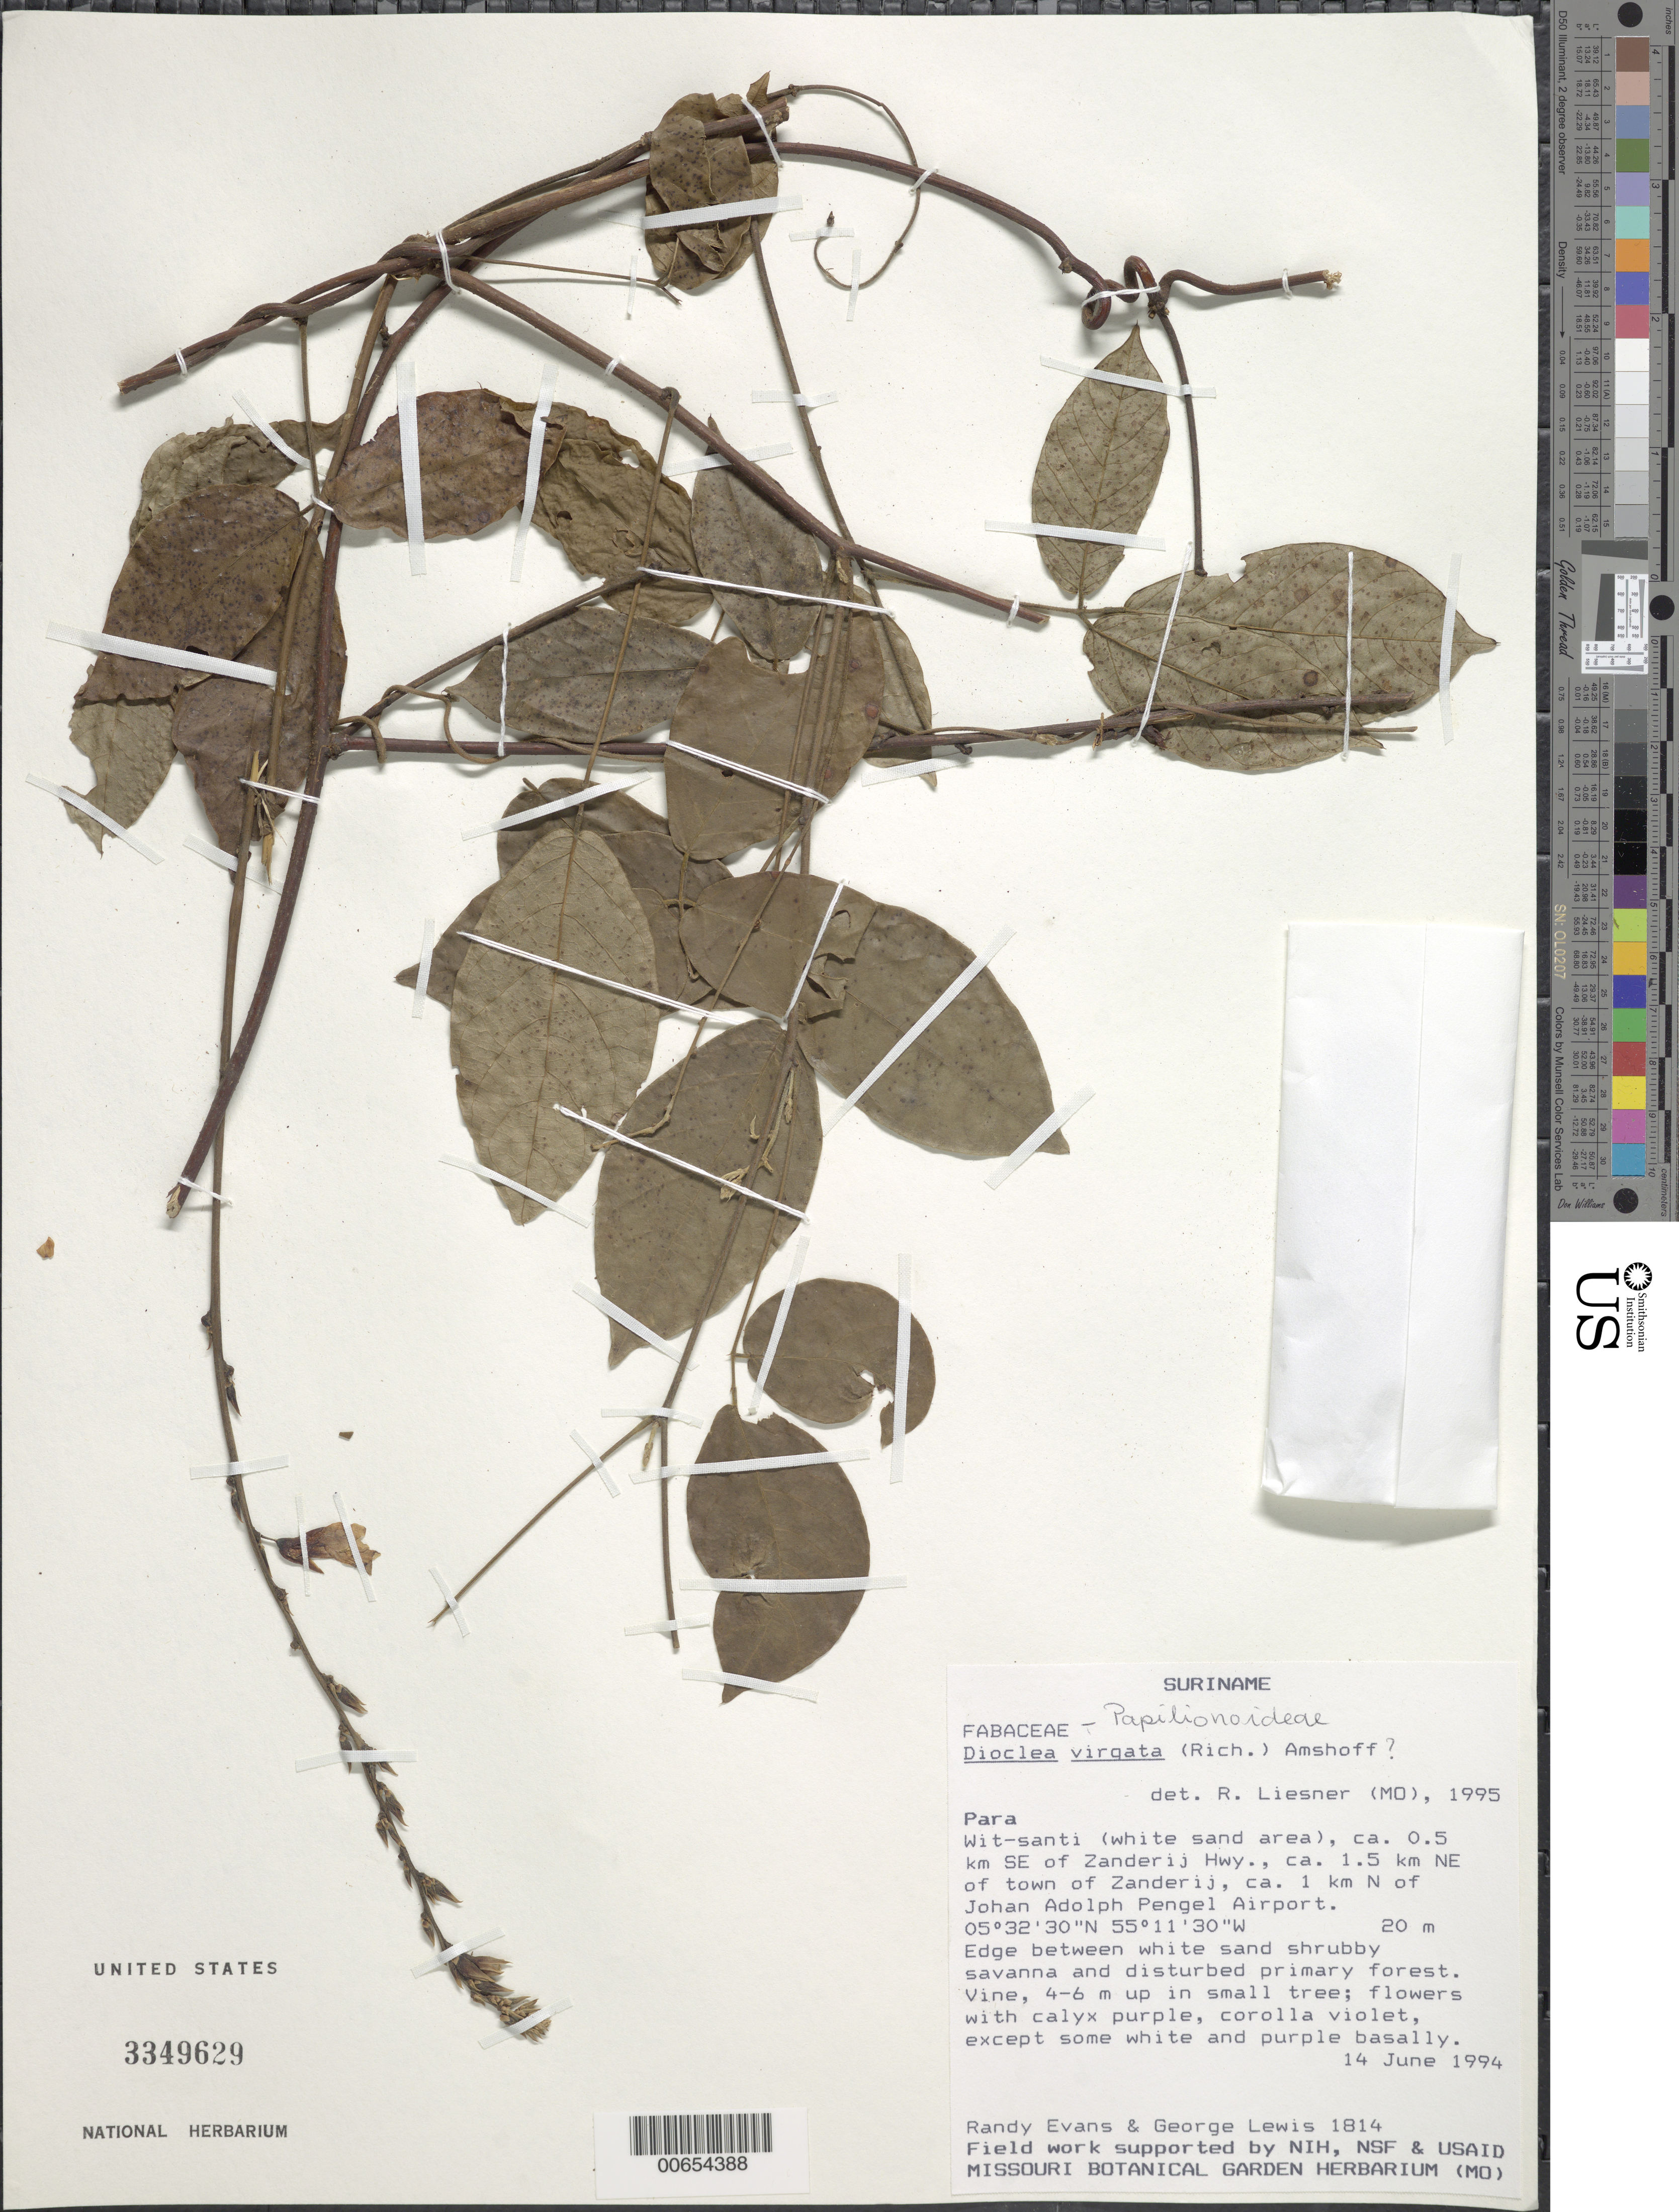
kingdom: Plantae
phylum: Tracheophyta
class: Magnoliopsida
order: Fabales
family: Fabaceae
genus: Dioclea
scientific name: Dioclea virgata var. virgata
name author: (Rich.) Amshoff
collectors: R. Evans & G. Lewis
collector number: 1814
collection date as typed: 14-Jun-94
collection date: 1994-06-14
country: Suriname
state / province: Para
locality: Wit-santi, ca. 0.5 km SE of Zanderij Hwy., 1.5 km NE of town of Zanderij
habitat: Edge betw. white sand shrubby savanna and disturbed primary forest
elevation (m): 20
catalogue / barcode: US 3349629